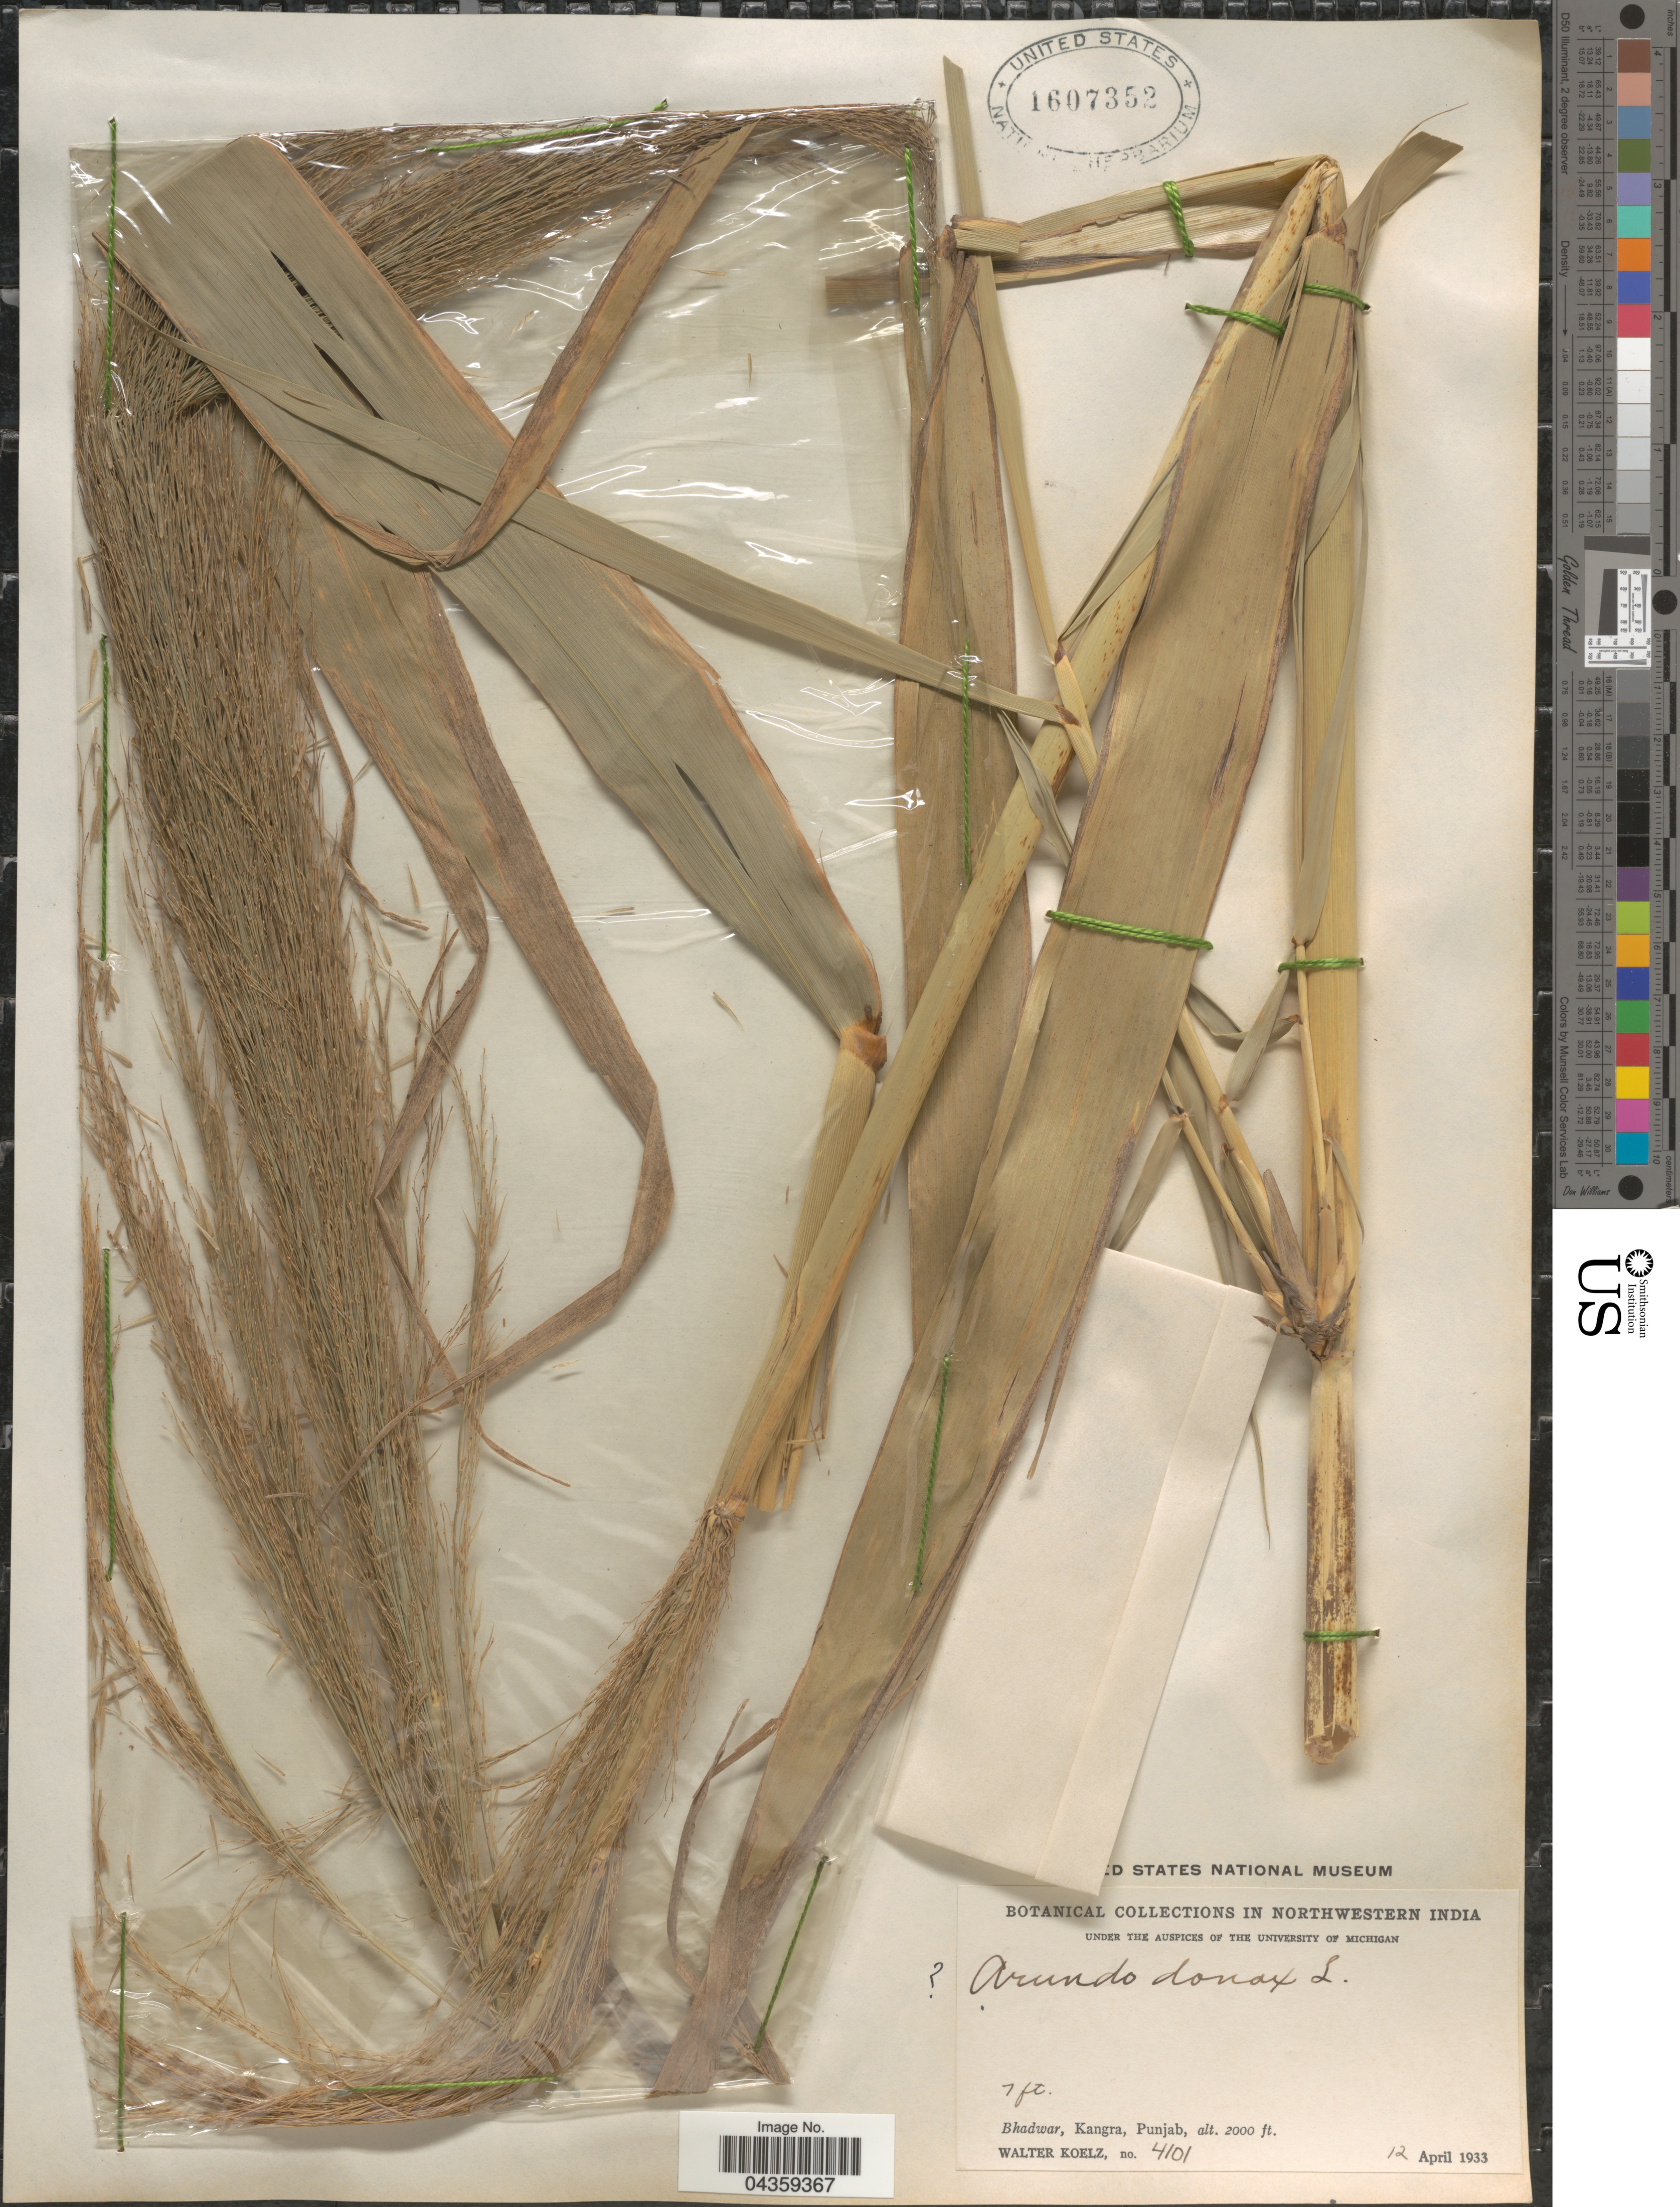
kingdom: Plantae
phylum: Tracheophyta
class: Liliopsida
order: Poales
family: Poaceae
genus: Arundo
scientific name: Arundo donax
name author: L.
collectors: W. N. Koelz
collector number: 4101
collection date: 1933-04-12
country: India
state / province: Punjab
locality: Northwestern India. Bhadwar, Kangra.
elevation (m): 610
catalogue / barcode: US 1607353